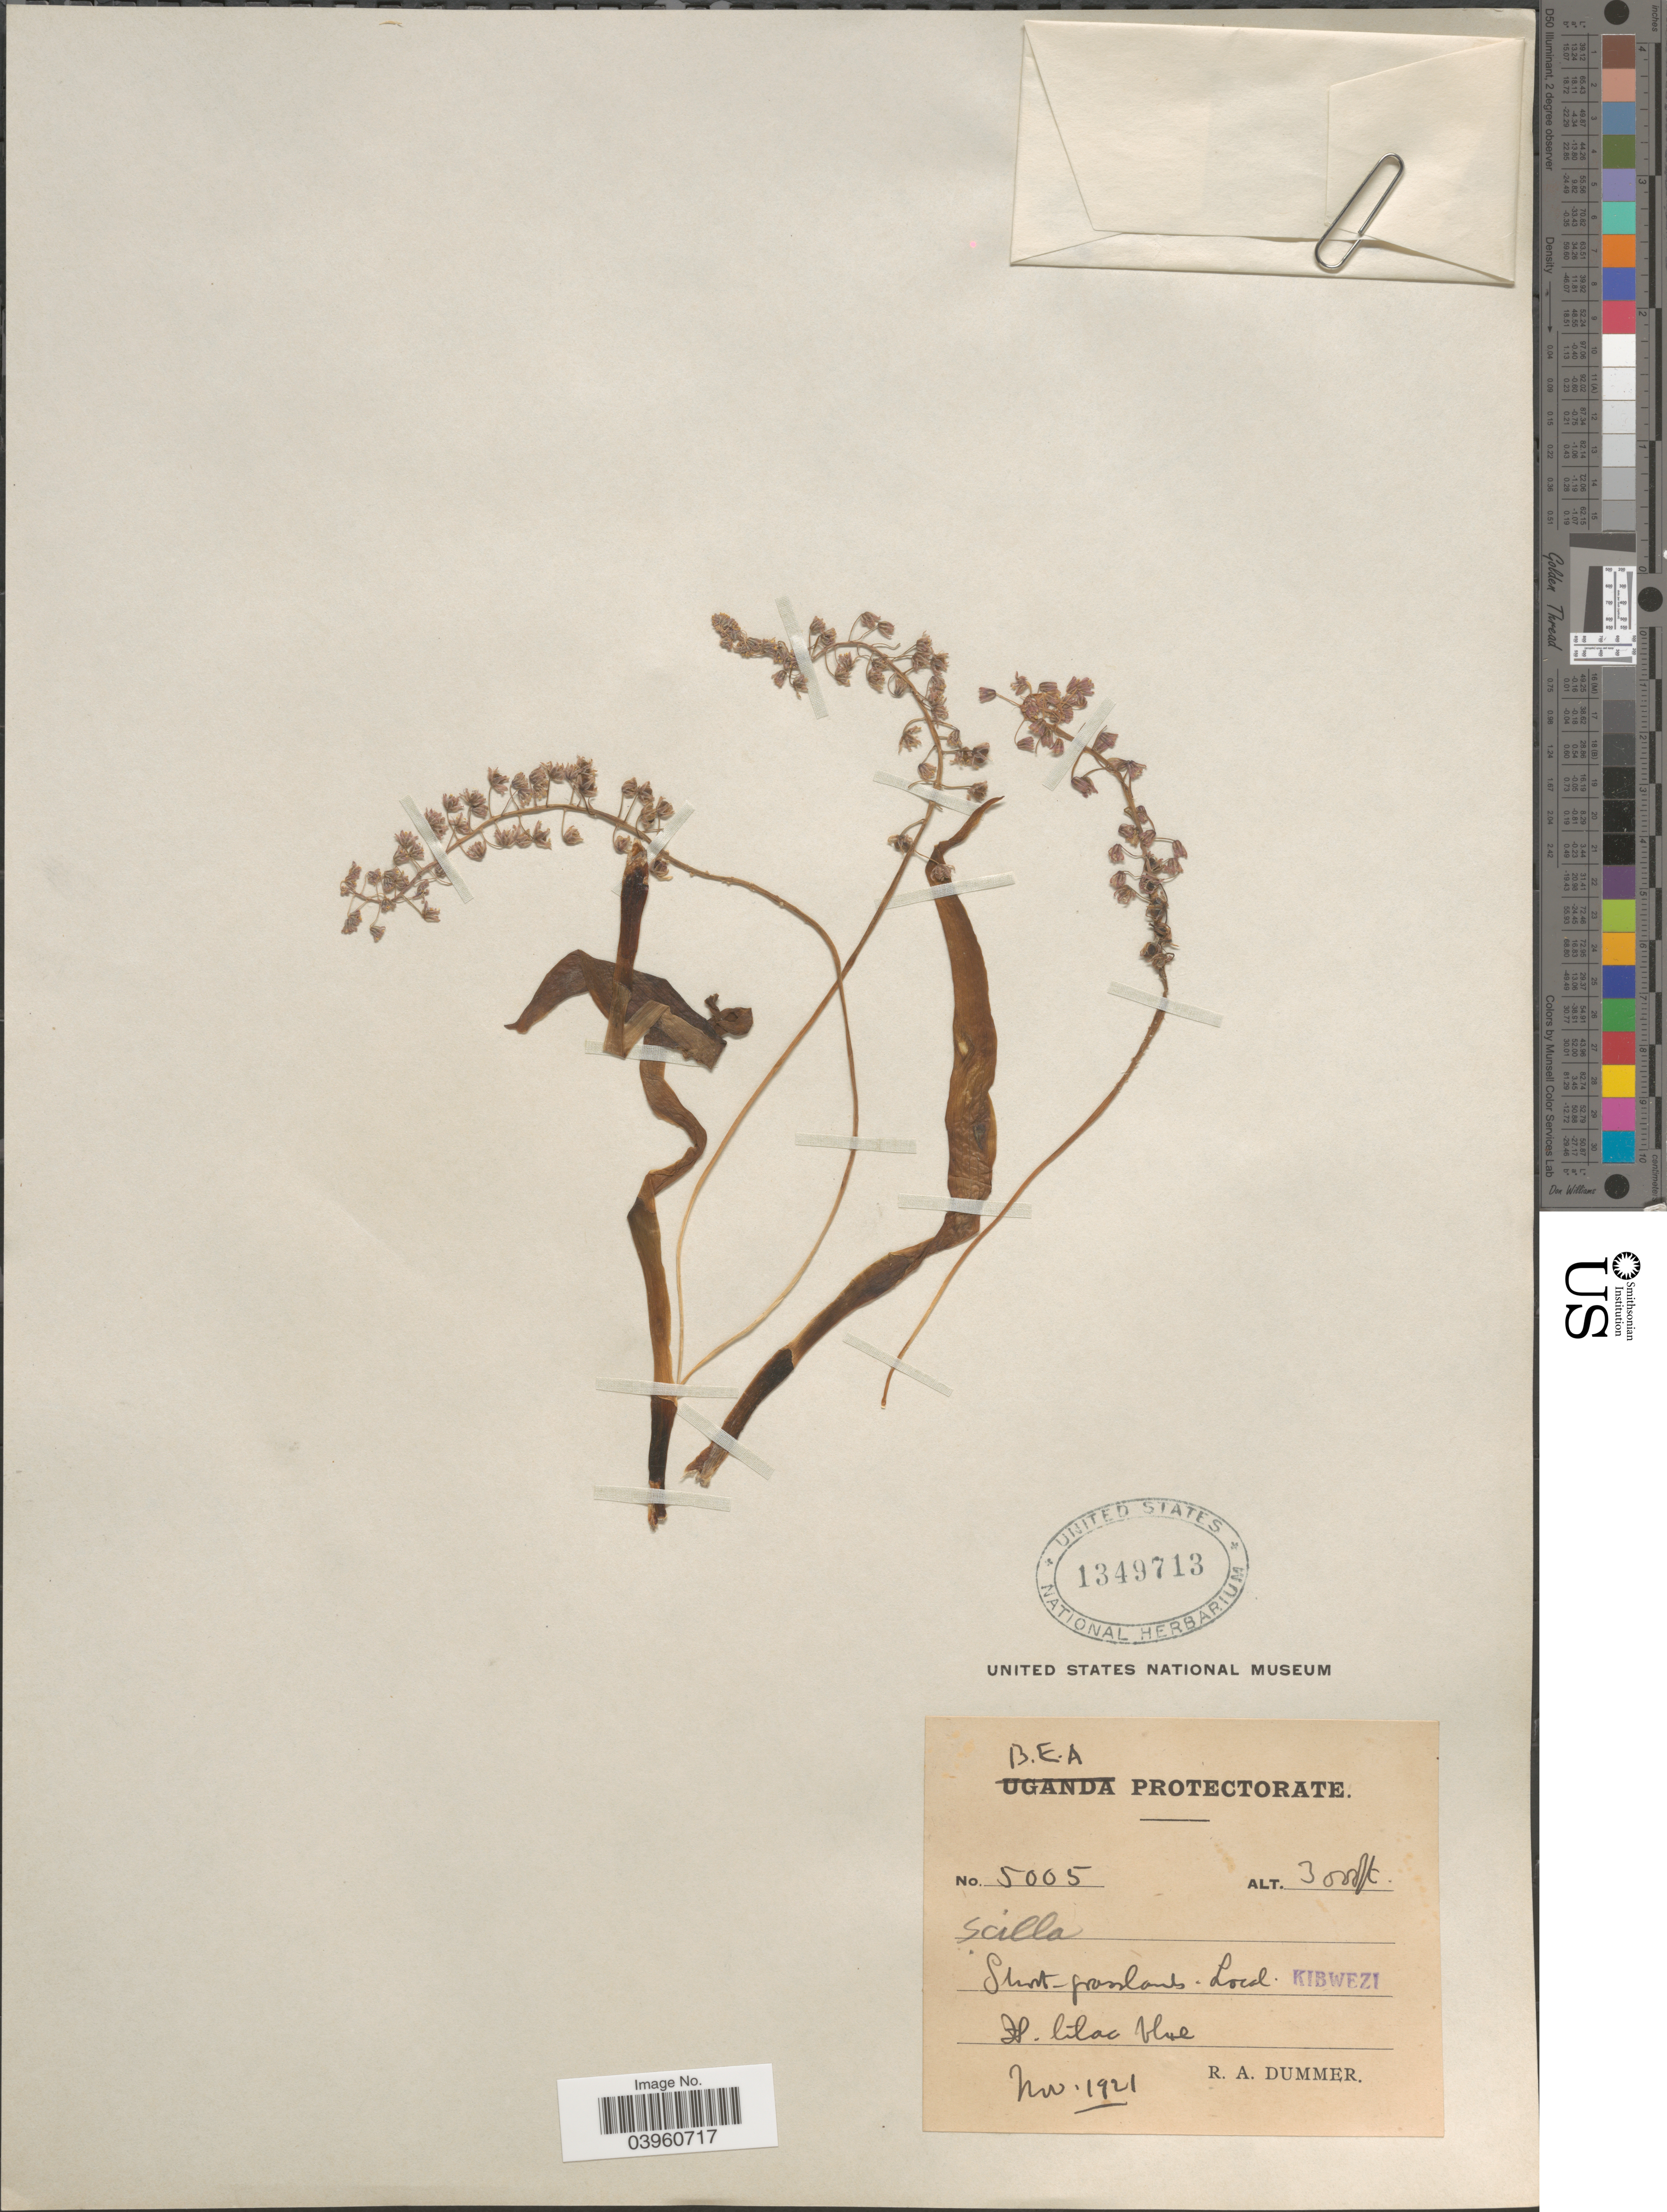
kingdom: Plantae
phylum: Tracheophyta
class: Liliopsida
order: Asparagales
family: Asparagaceae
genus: Scilla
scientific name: Scilla sp.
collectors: R. Dümmer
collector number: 5005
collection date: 1921-11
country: Kenya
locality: B.E.A. Protectorate. Kibwezi.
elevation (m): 914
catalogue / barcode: US 1349713